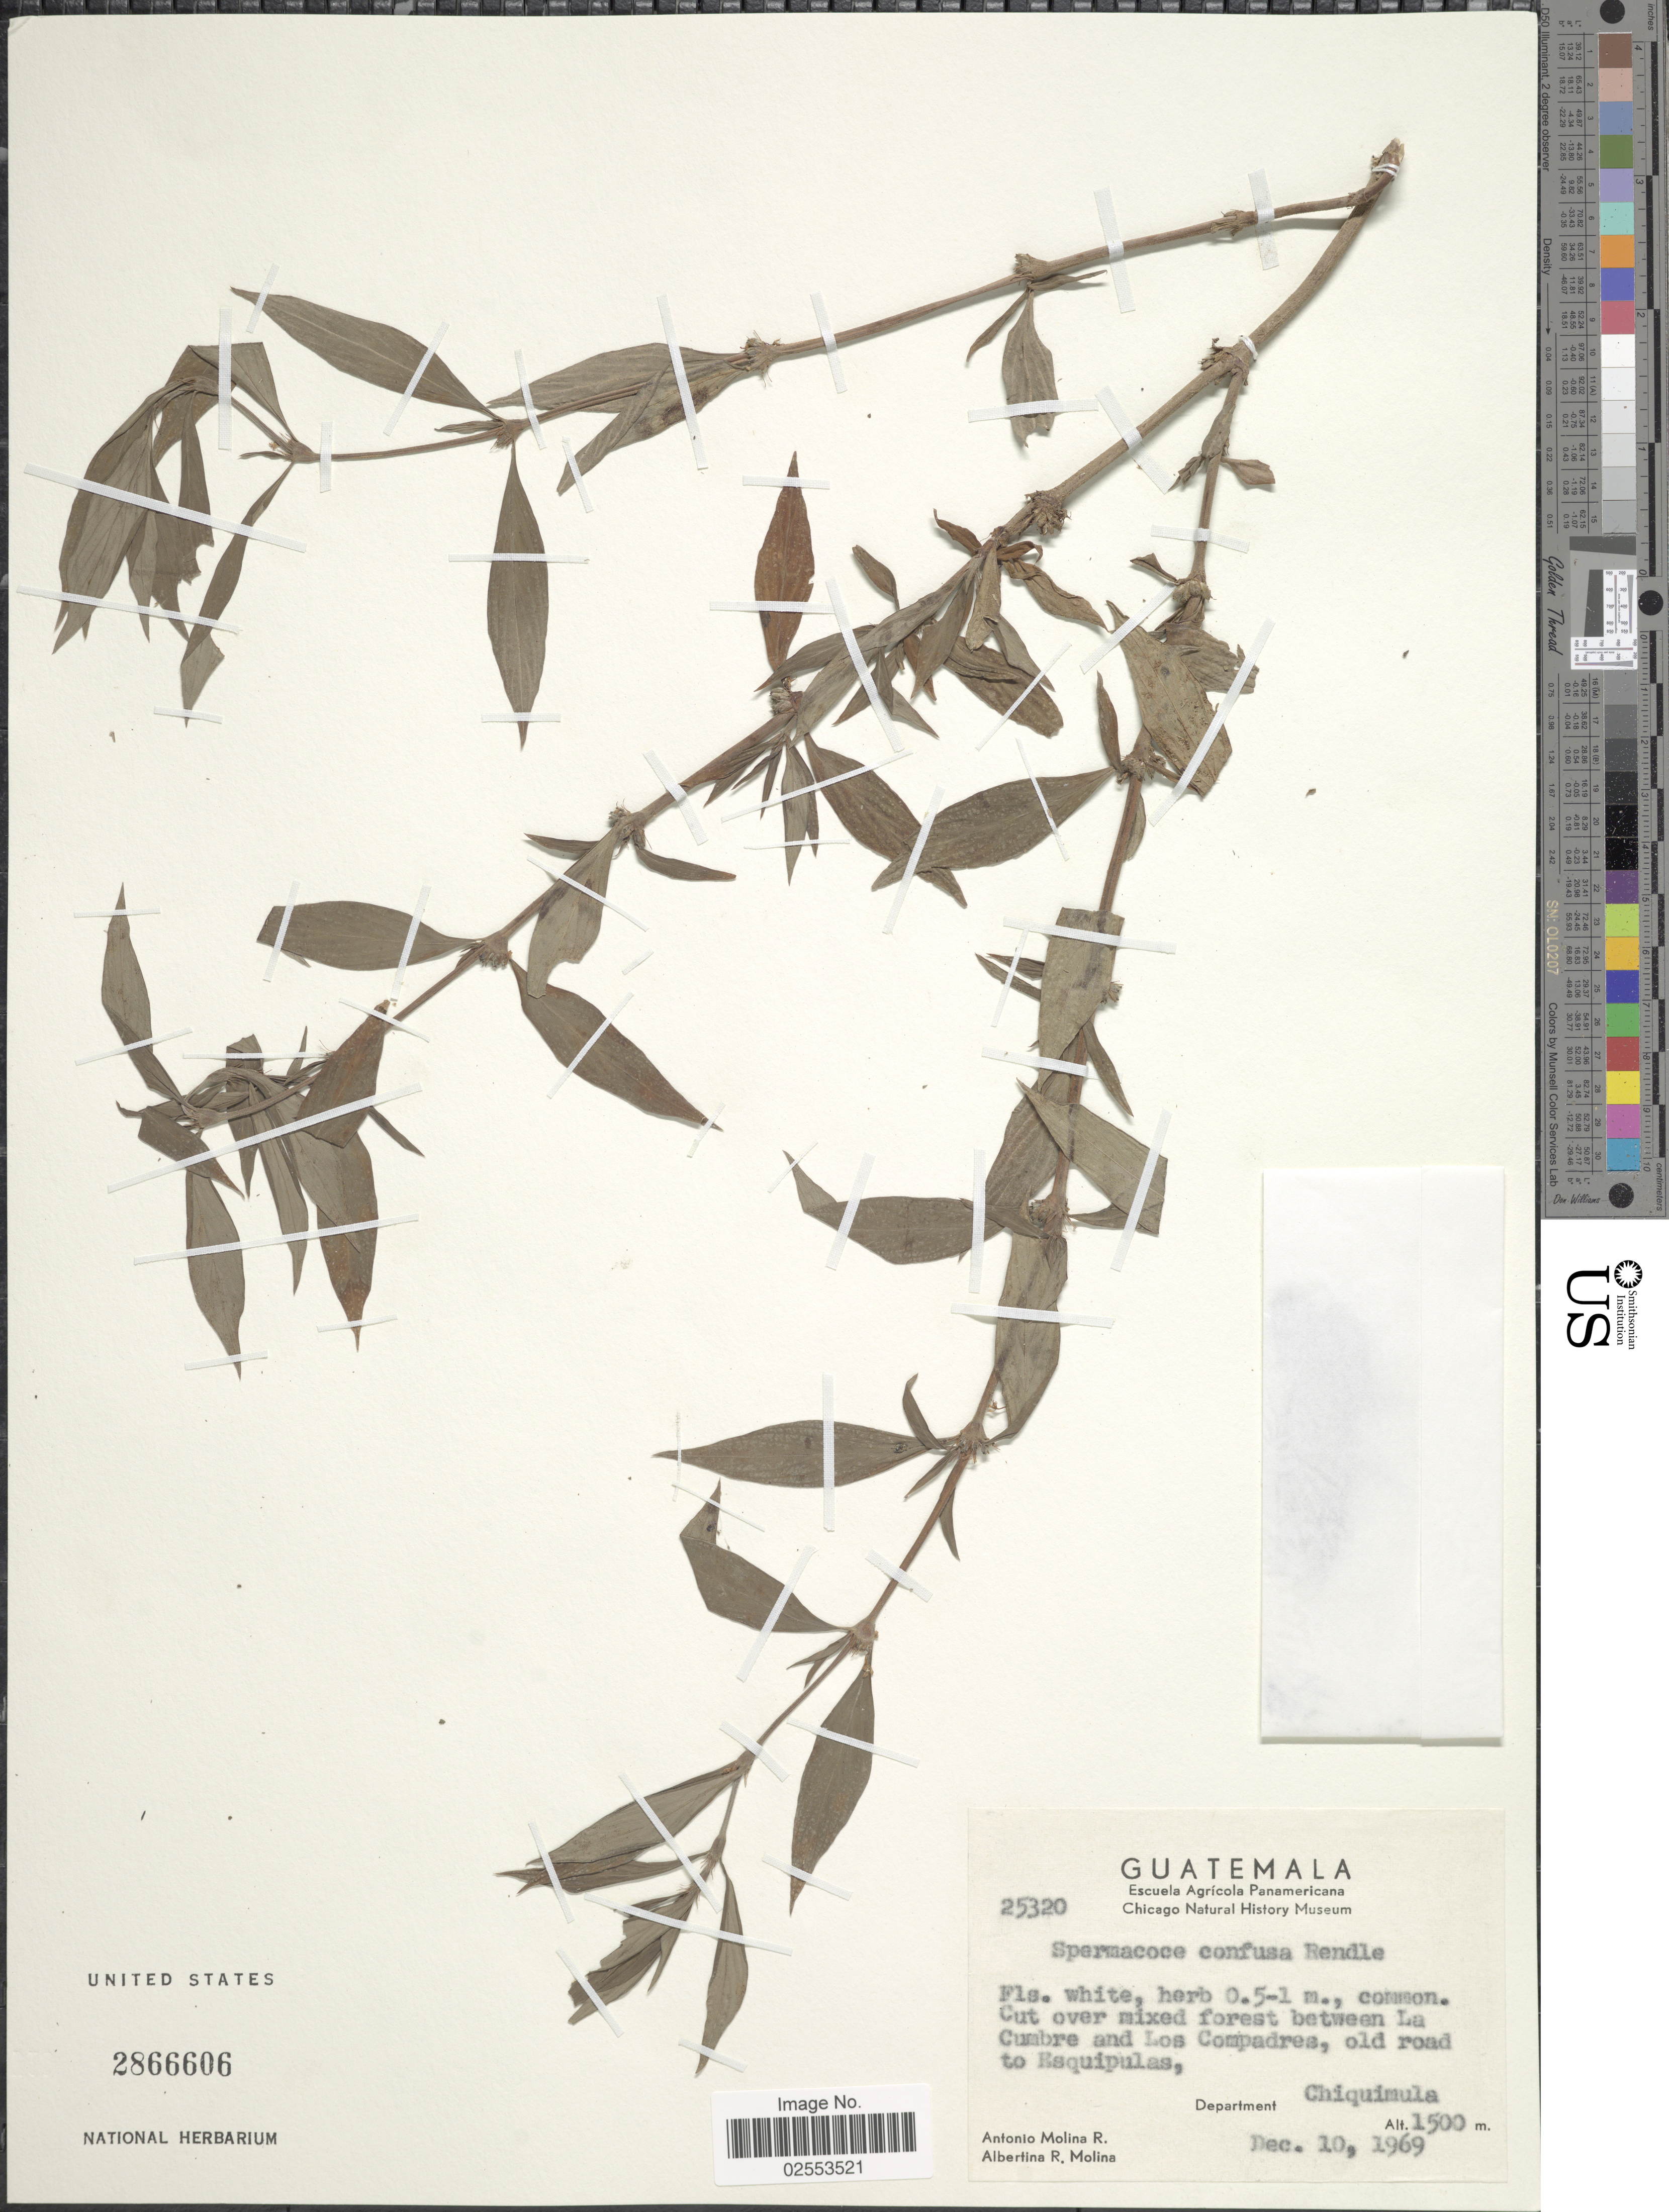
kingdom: Plantae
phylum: Tracheophyta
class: Magnoliopsida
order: Gentianales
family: Rubiaceae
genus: Spermacoce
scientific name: Spermacoce confusa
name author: Rendle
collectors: A. Molina R. & A. R. Molina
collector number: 25320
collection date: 1969-12-10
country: Guatemala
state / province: Chiquimula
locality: Between La Cumbre and Los Compadres, old road to Esquipulas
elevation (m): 1500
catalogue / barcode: US 2866606